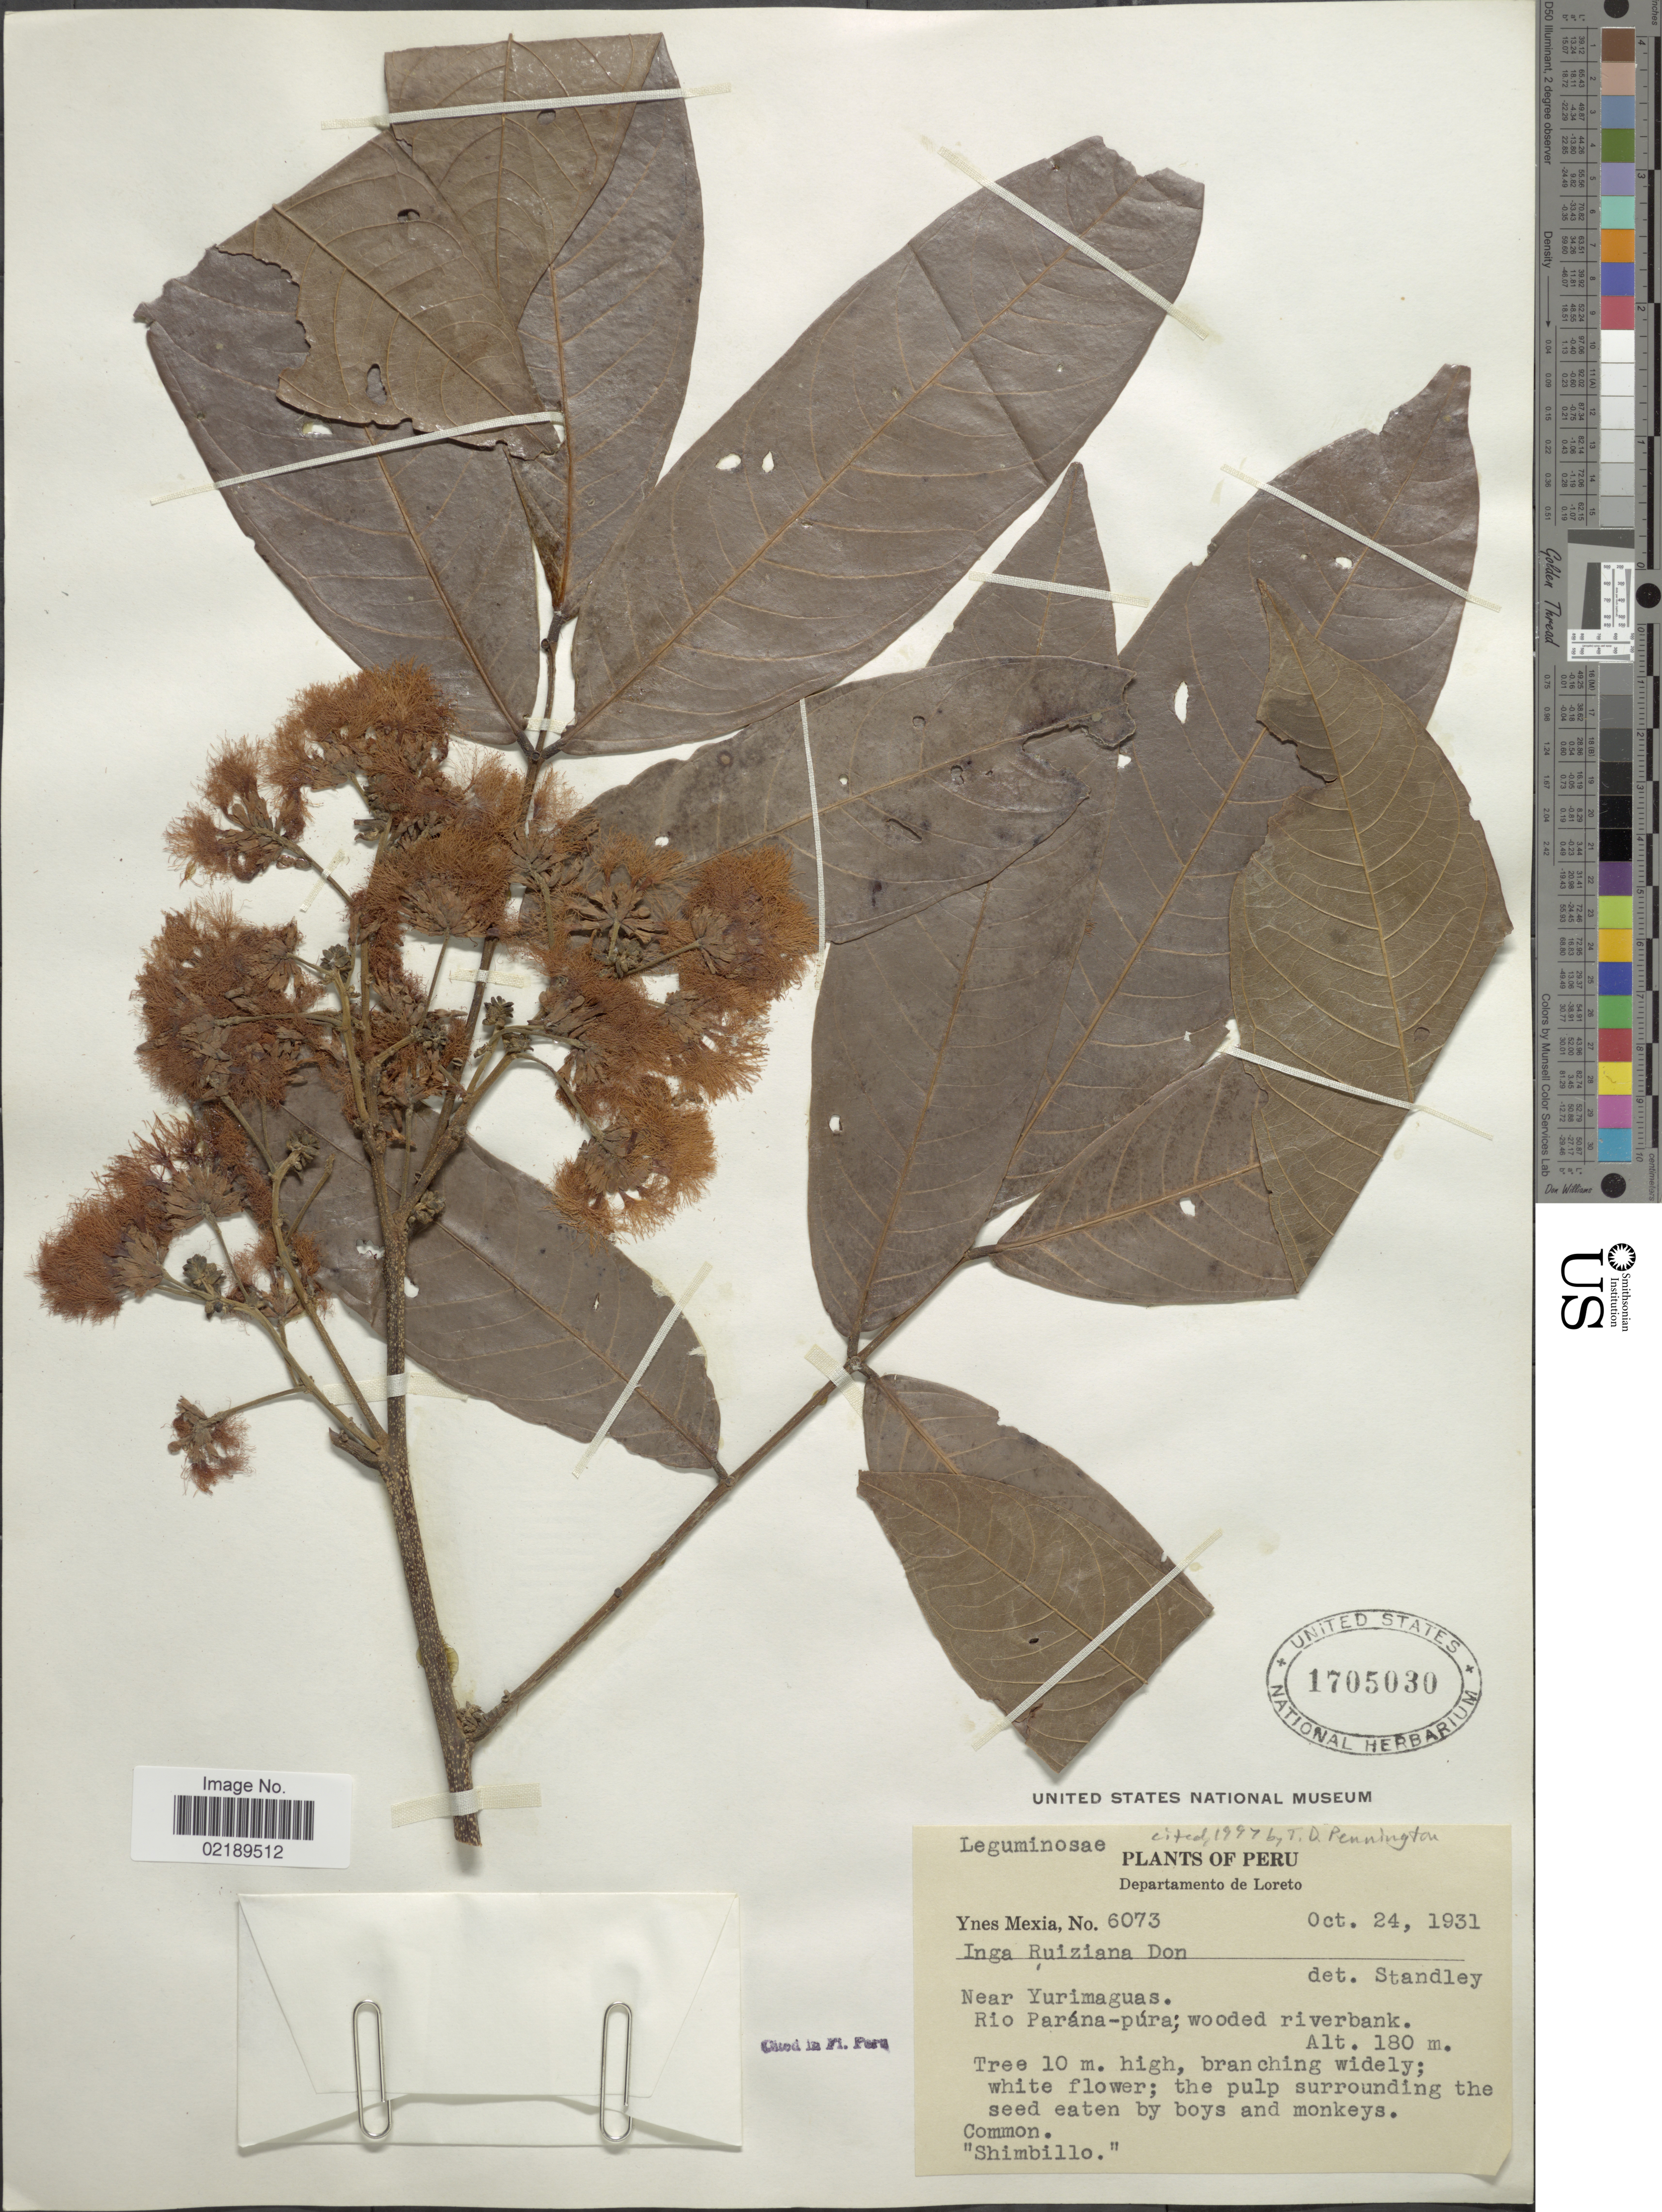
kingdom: Plantae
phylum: Tracheophyta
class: Magnoliopsida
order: Fabales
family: Fabaceae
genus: Inga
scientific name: Inga ruiziana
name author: G. Don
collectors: Y. Mexia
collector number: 6073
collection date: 1931-10-24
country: Peru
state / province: Loreto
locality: Near Yurimaguas, Rio Parana-pura; wooded riverbank.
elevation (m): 180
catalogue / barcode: US 1705030